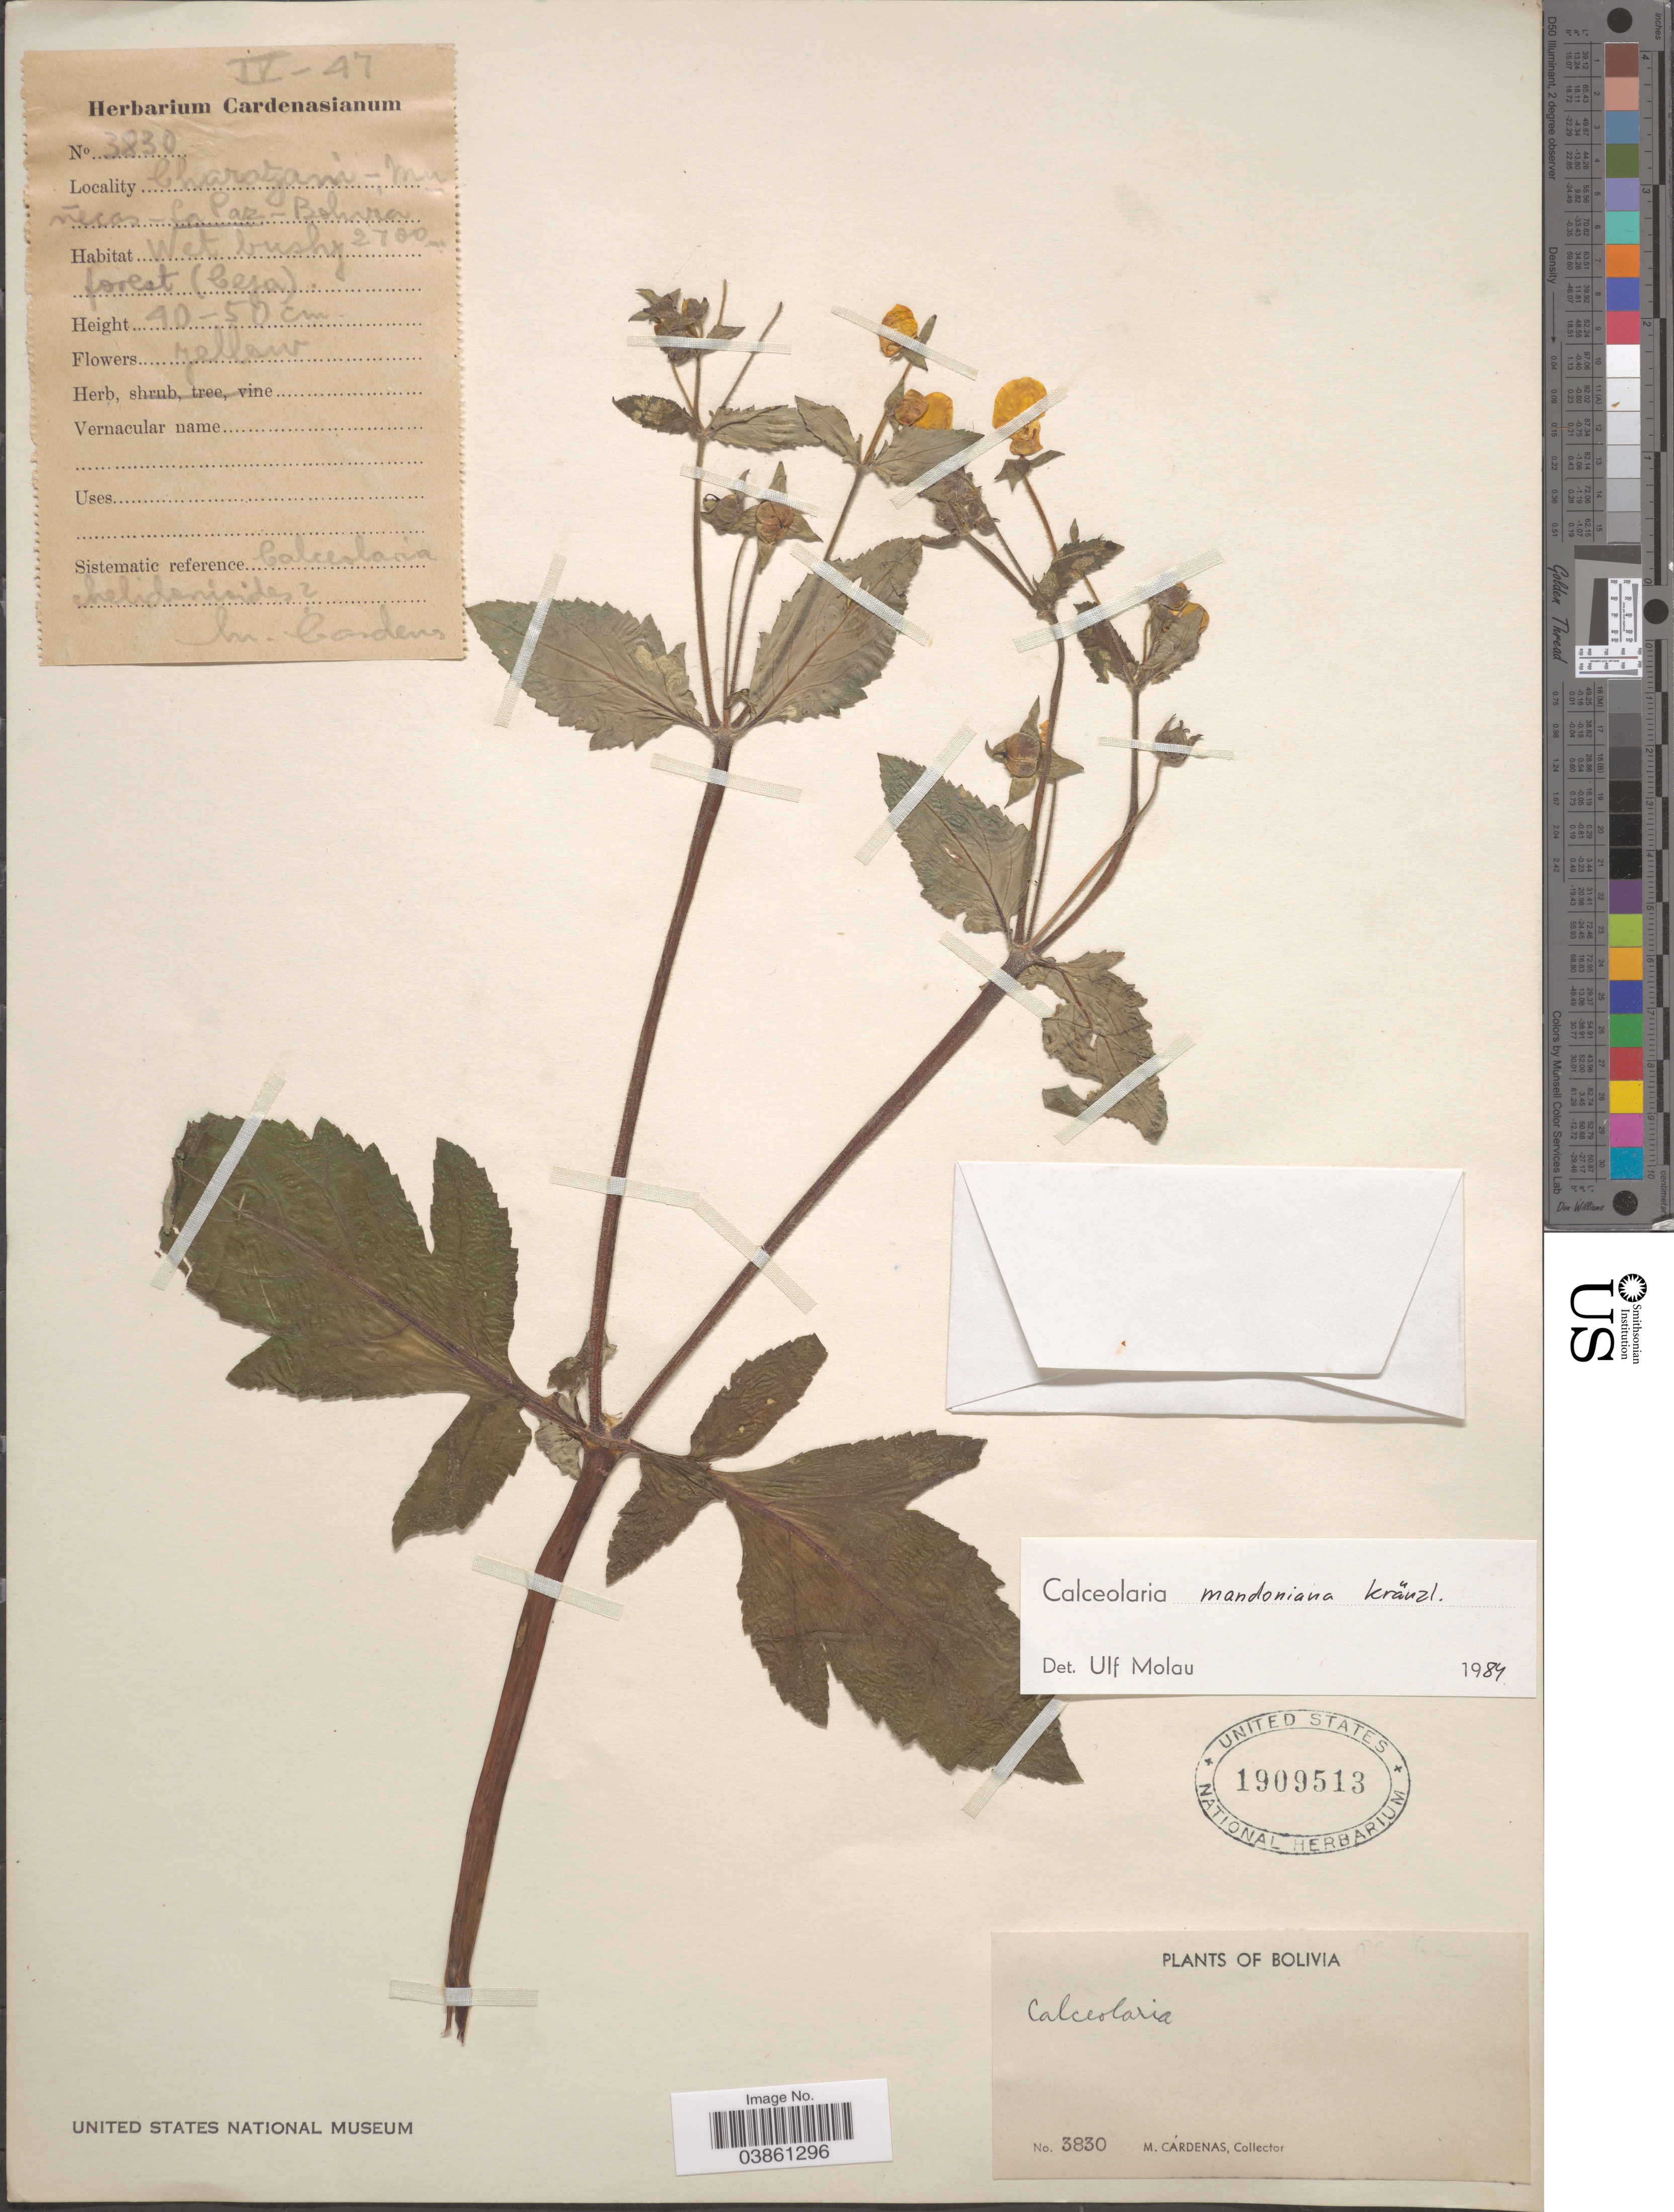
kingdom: Plantae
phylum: Tracheophyta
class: Magnoliopsida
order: Lamiales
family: Calceolariaceae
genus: Calceolaria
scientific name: Calceolaria mandoniana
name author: Kraenzl.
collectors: M. Cárdenas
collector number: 3830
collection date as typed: Transcribed d/m/y: /4/47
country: Bolivia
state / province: La Paz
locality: Charazani- Muñecas.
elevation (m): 2700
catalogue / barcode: US 1909513